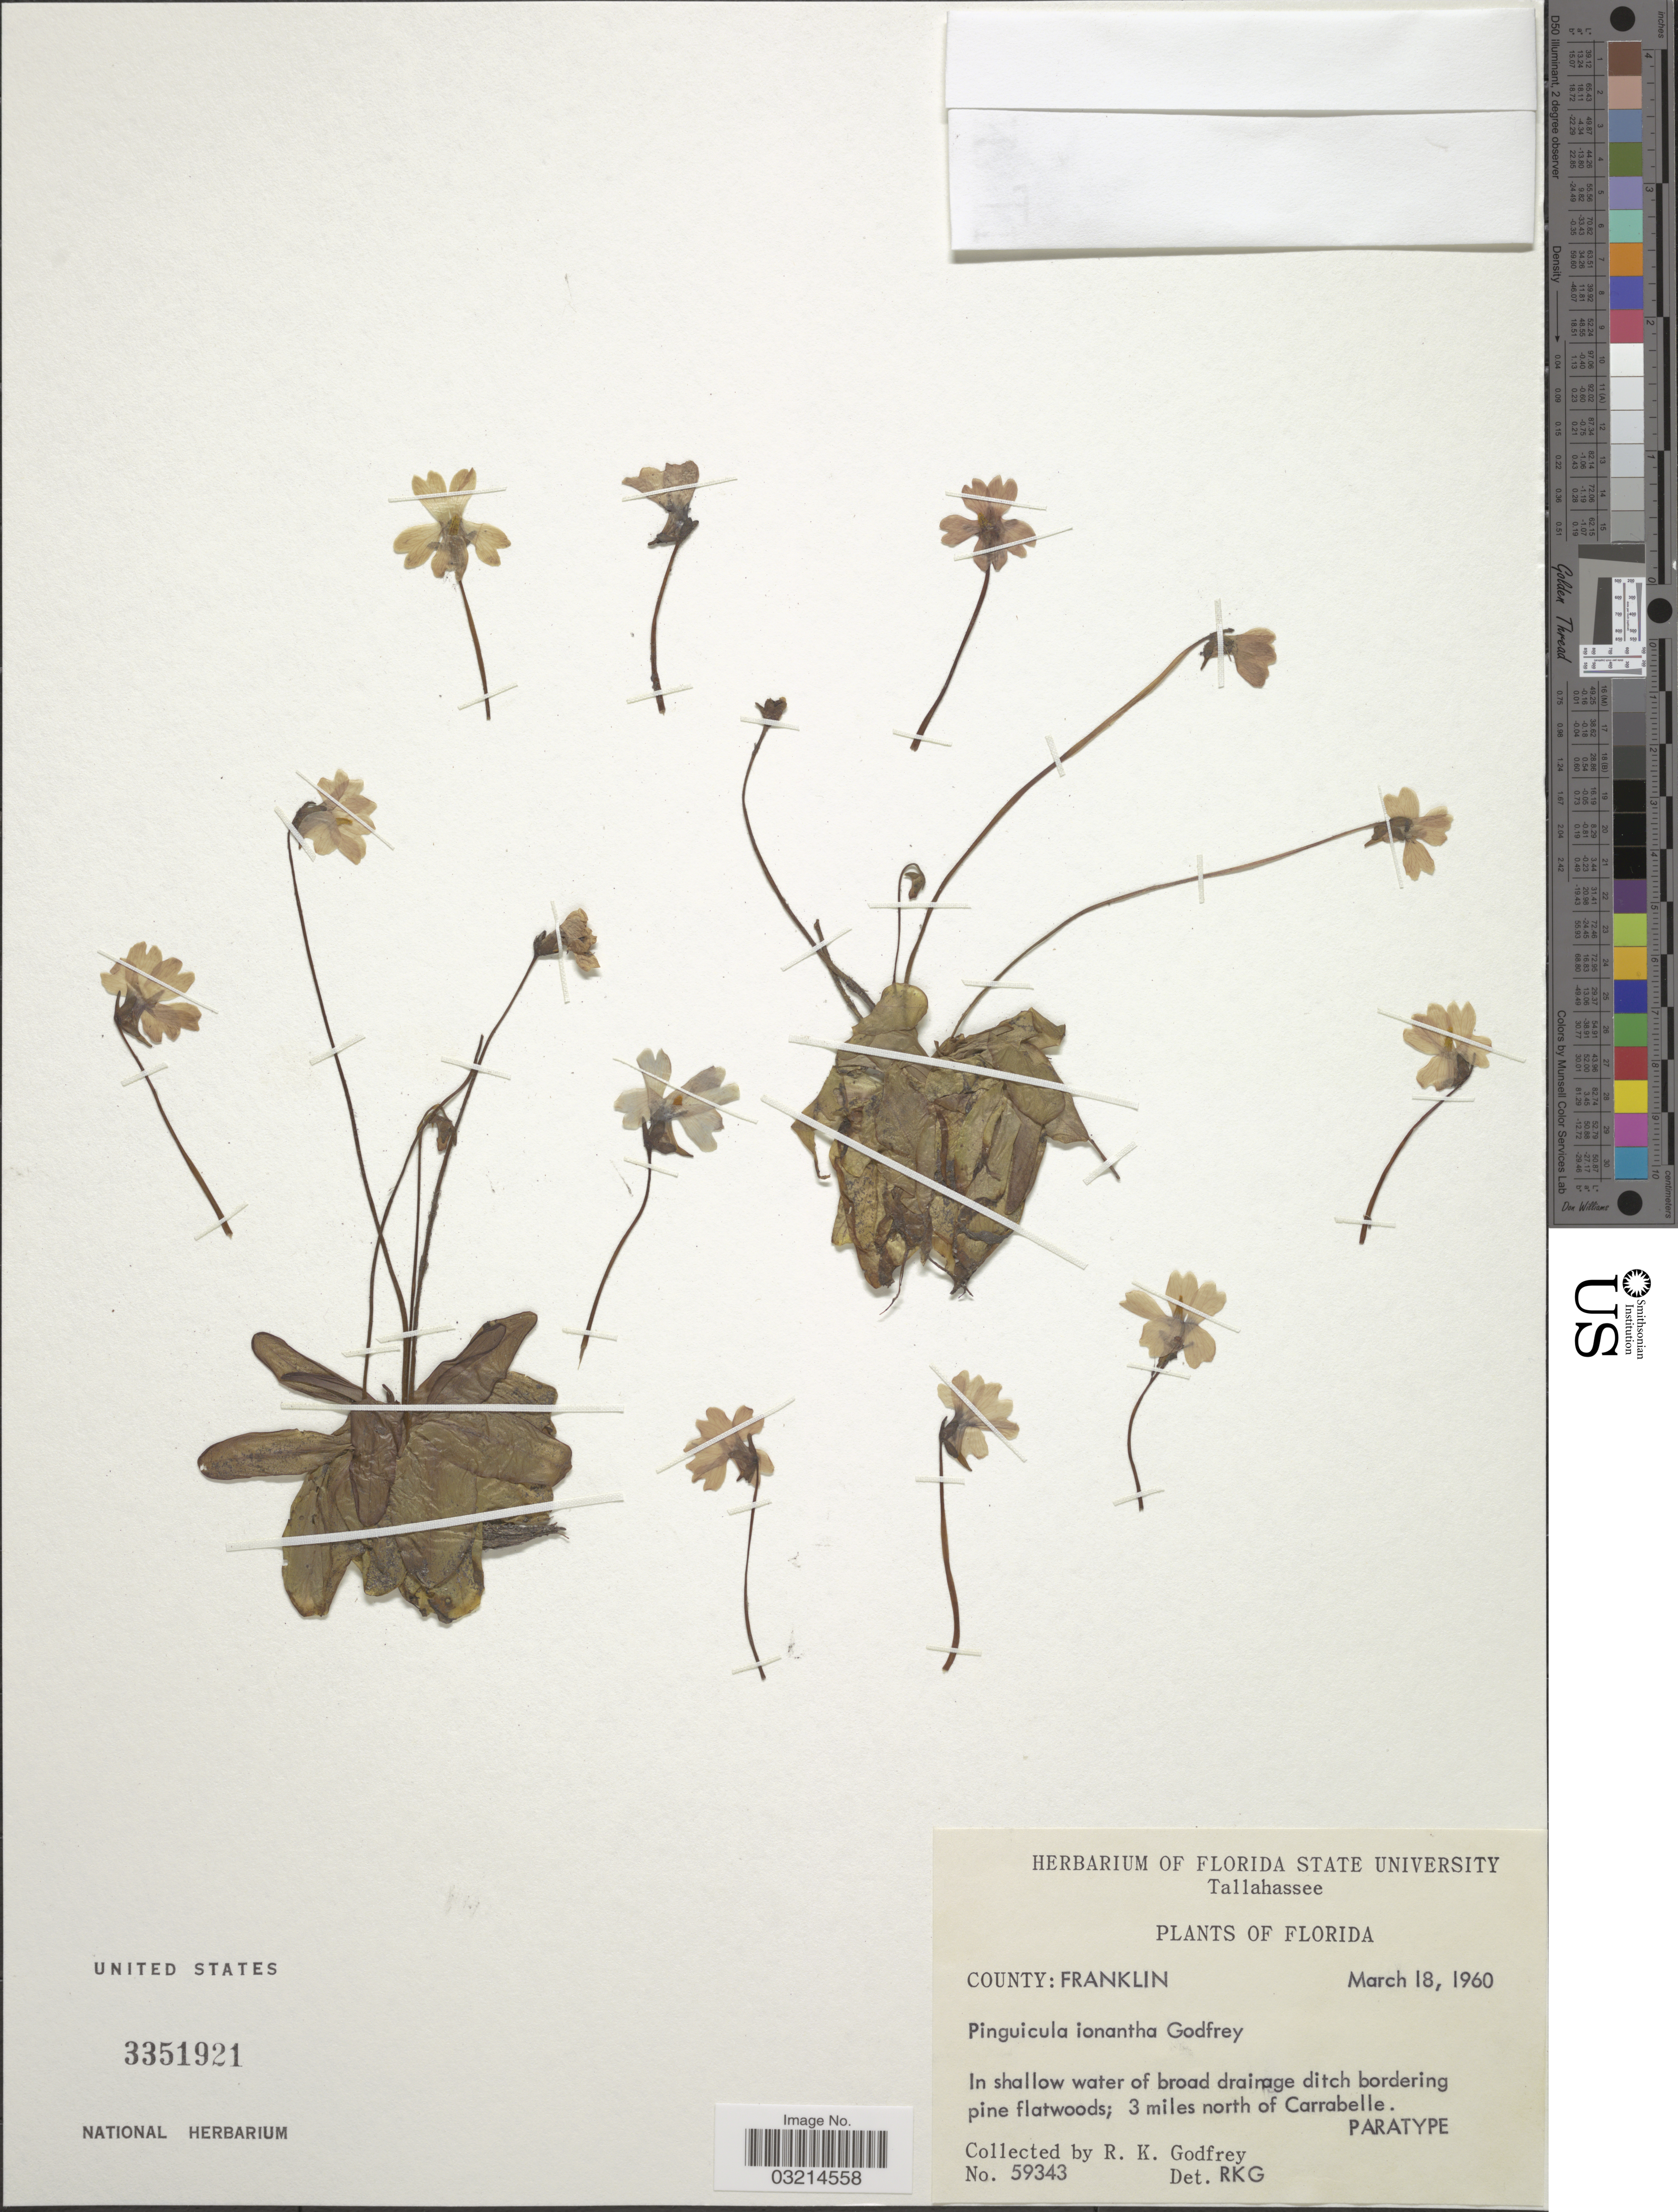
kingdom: Plantae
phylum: Tracheophyta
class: Magnoliopsida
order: Lamiales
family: Lentibulariaceae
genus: Pinguicula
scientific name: Pinguicula ionantha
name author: R.K. Godfrey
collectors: R. K. Godfrey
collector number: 59343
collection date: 1960-03-18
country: United States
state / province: Florida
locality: County: Franklin, In shallow water of broad drainage ditch bordering pine flatwoods; 3 miles north of Carrabelle.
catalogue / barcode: US 3351921